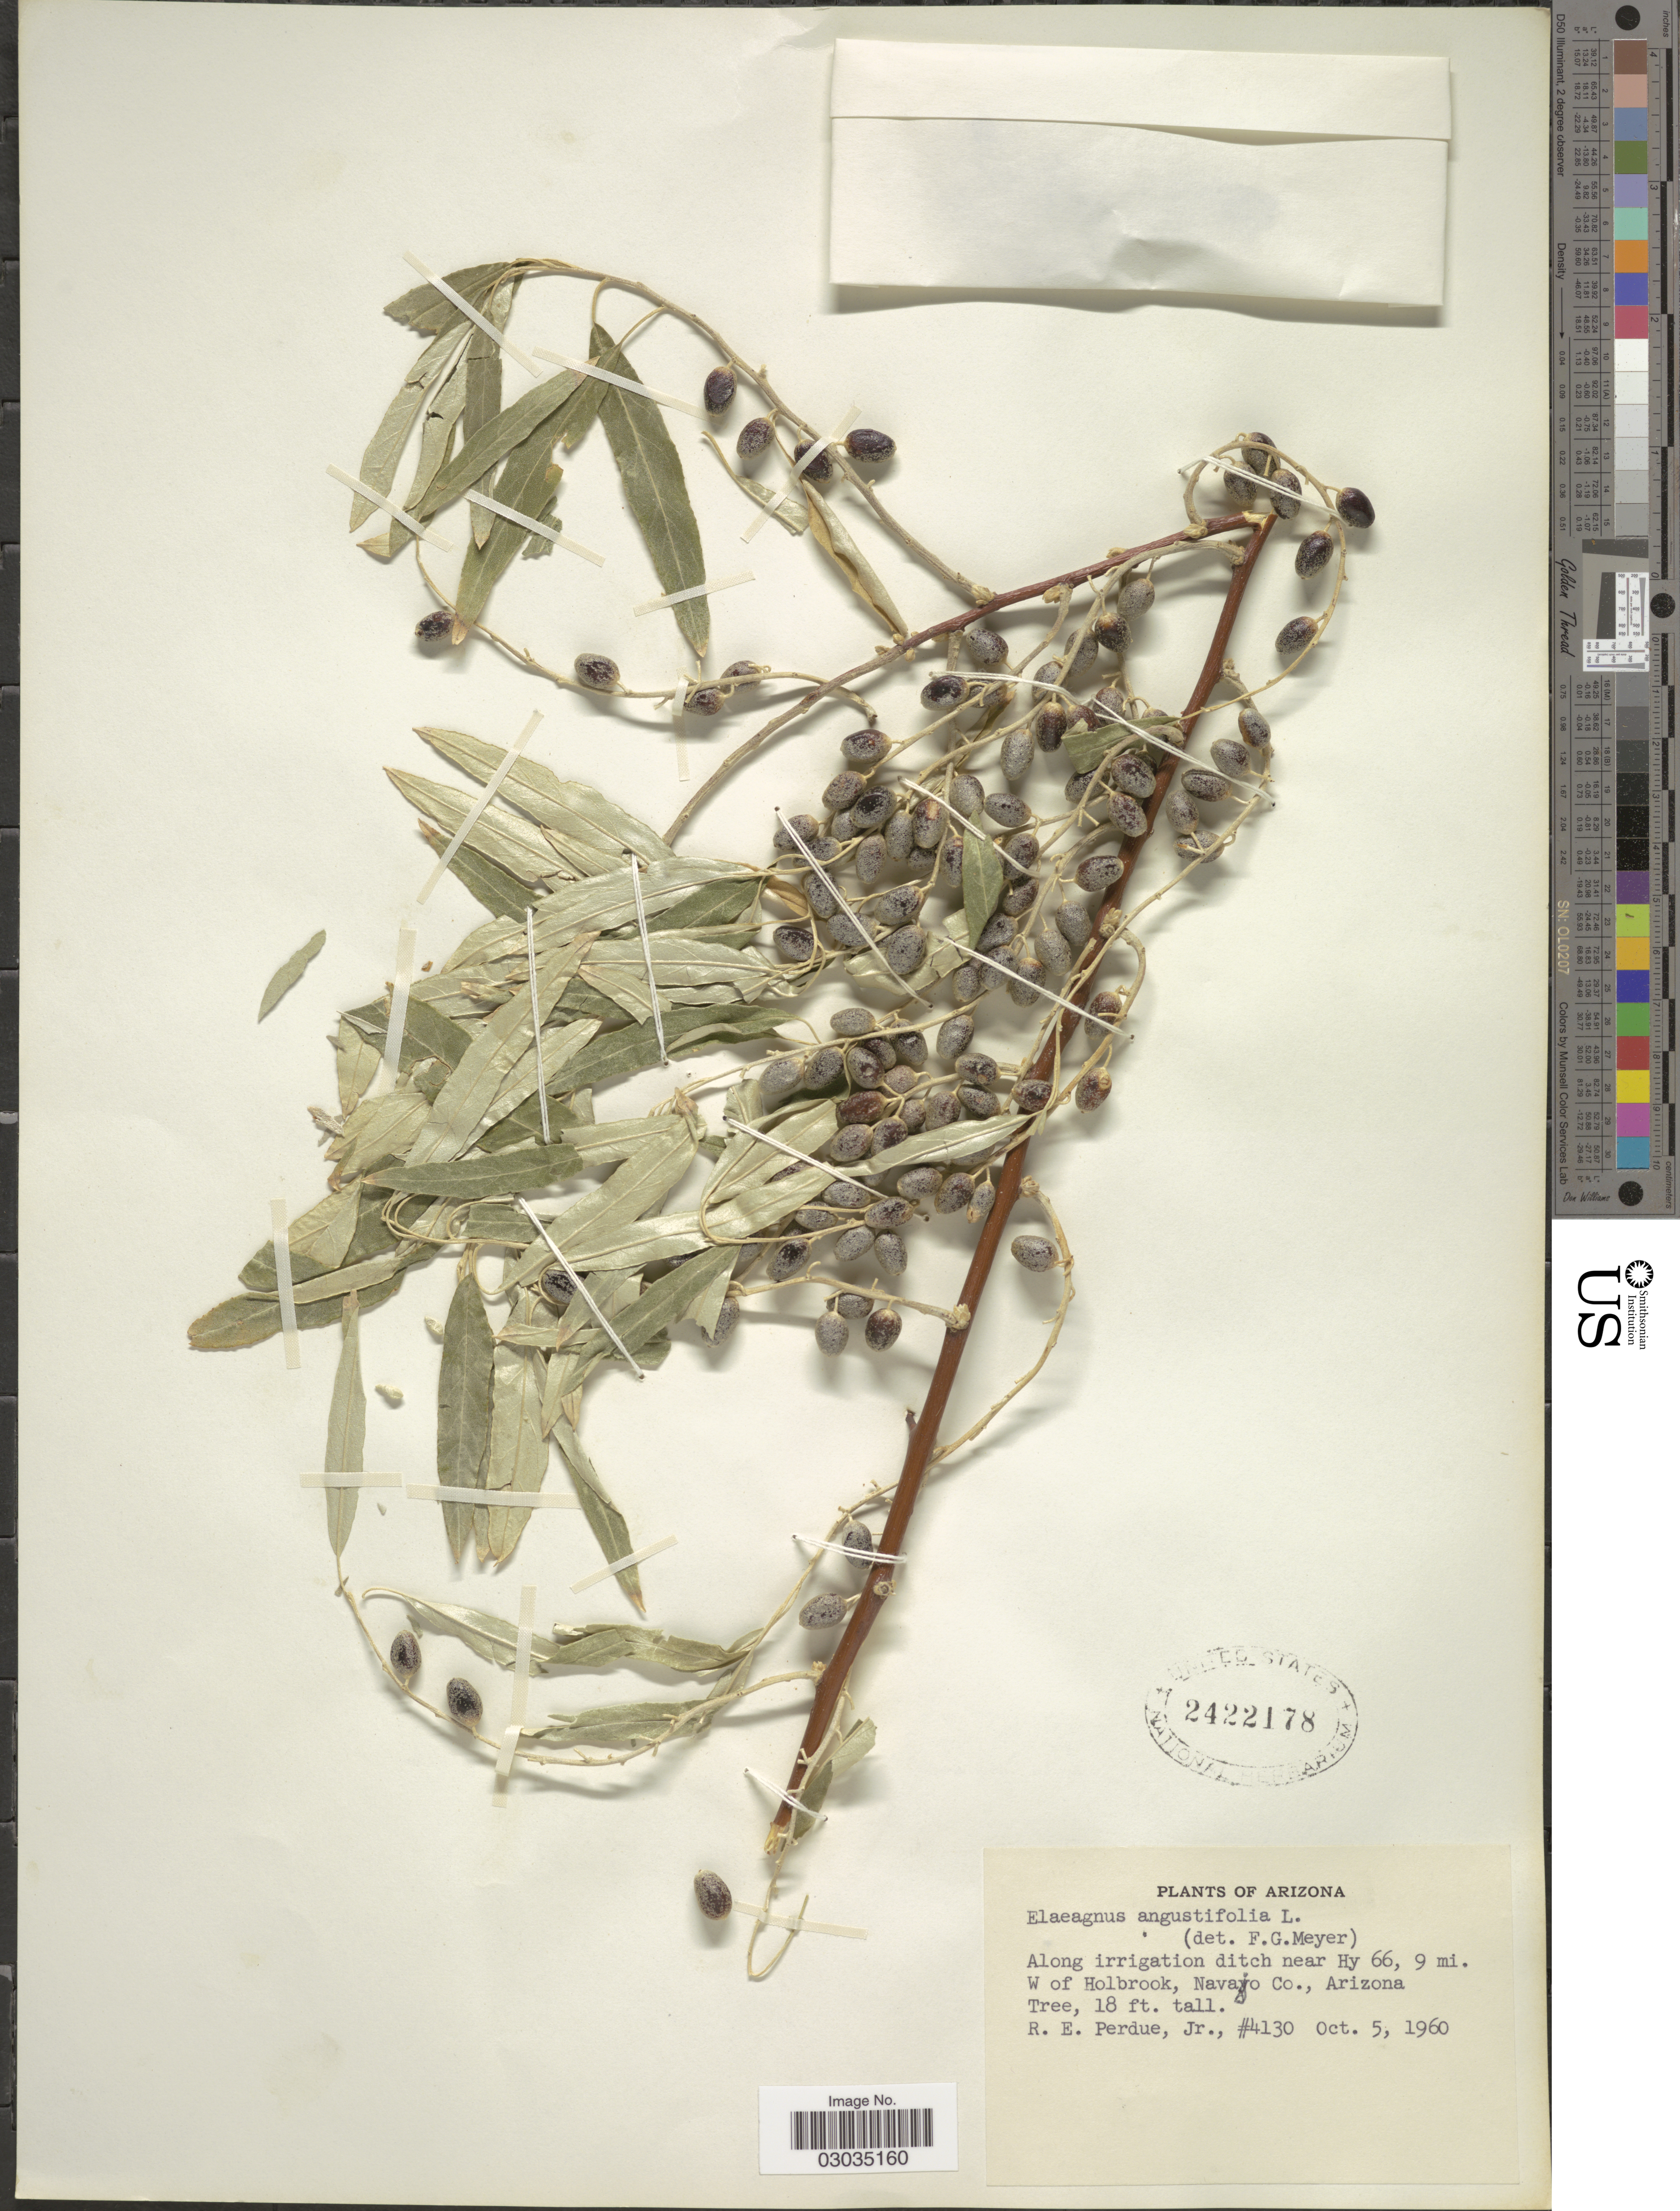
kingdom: Plantae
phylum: Tracheophyta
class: Magnoliopsida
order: Rosales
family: Elaeagnaceae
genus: Elaeagnus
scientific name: Elaeagnus angustifolia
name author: L.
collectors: R. E. Perdue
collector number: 4130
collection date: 1960-10-05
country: United States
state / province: Arizona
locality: Along irrigation ditch near Hy 66, 9 mi. W of Holbrook, Navajo Co.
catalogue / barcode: US 2422178